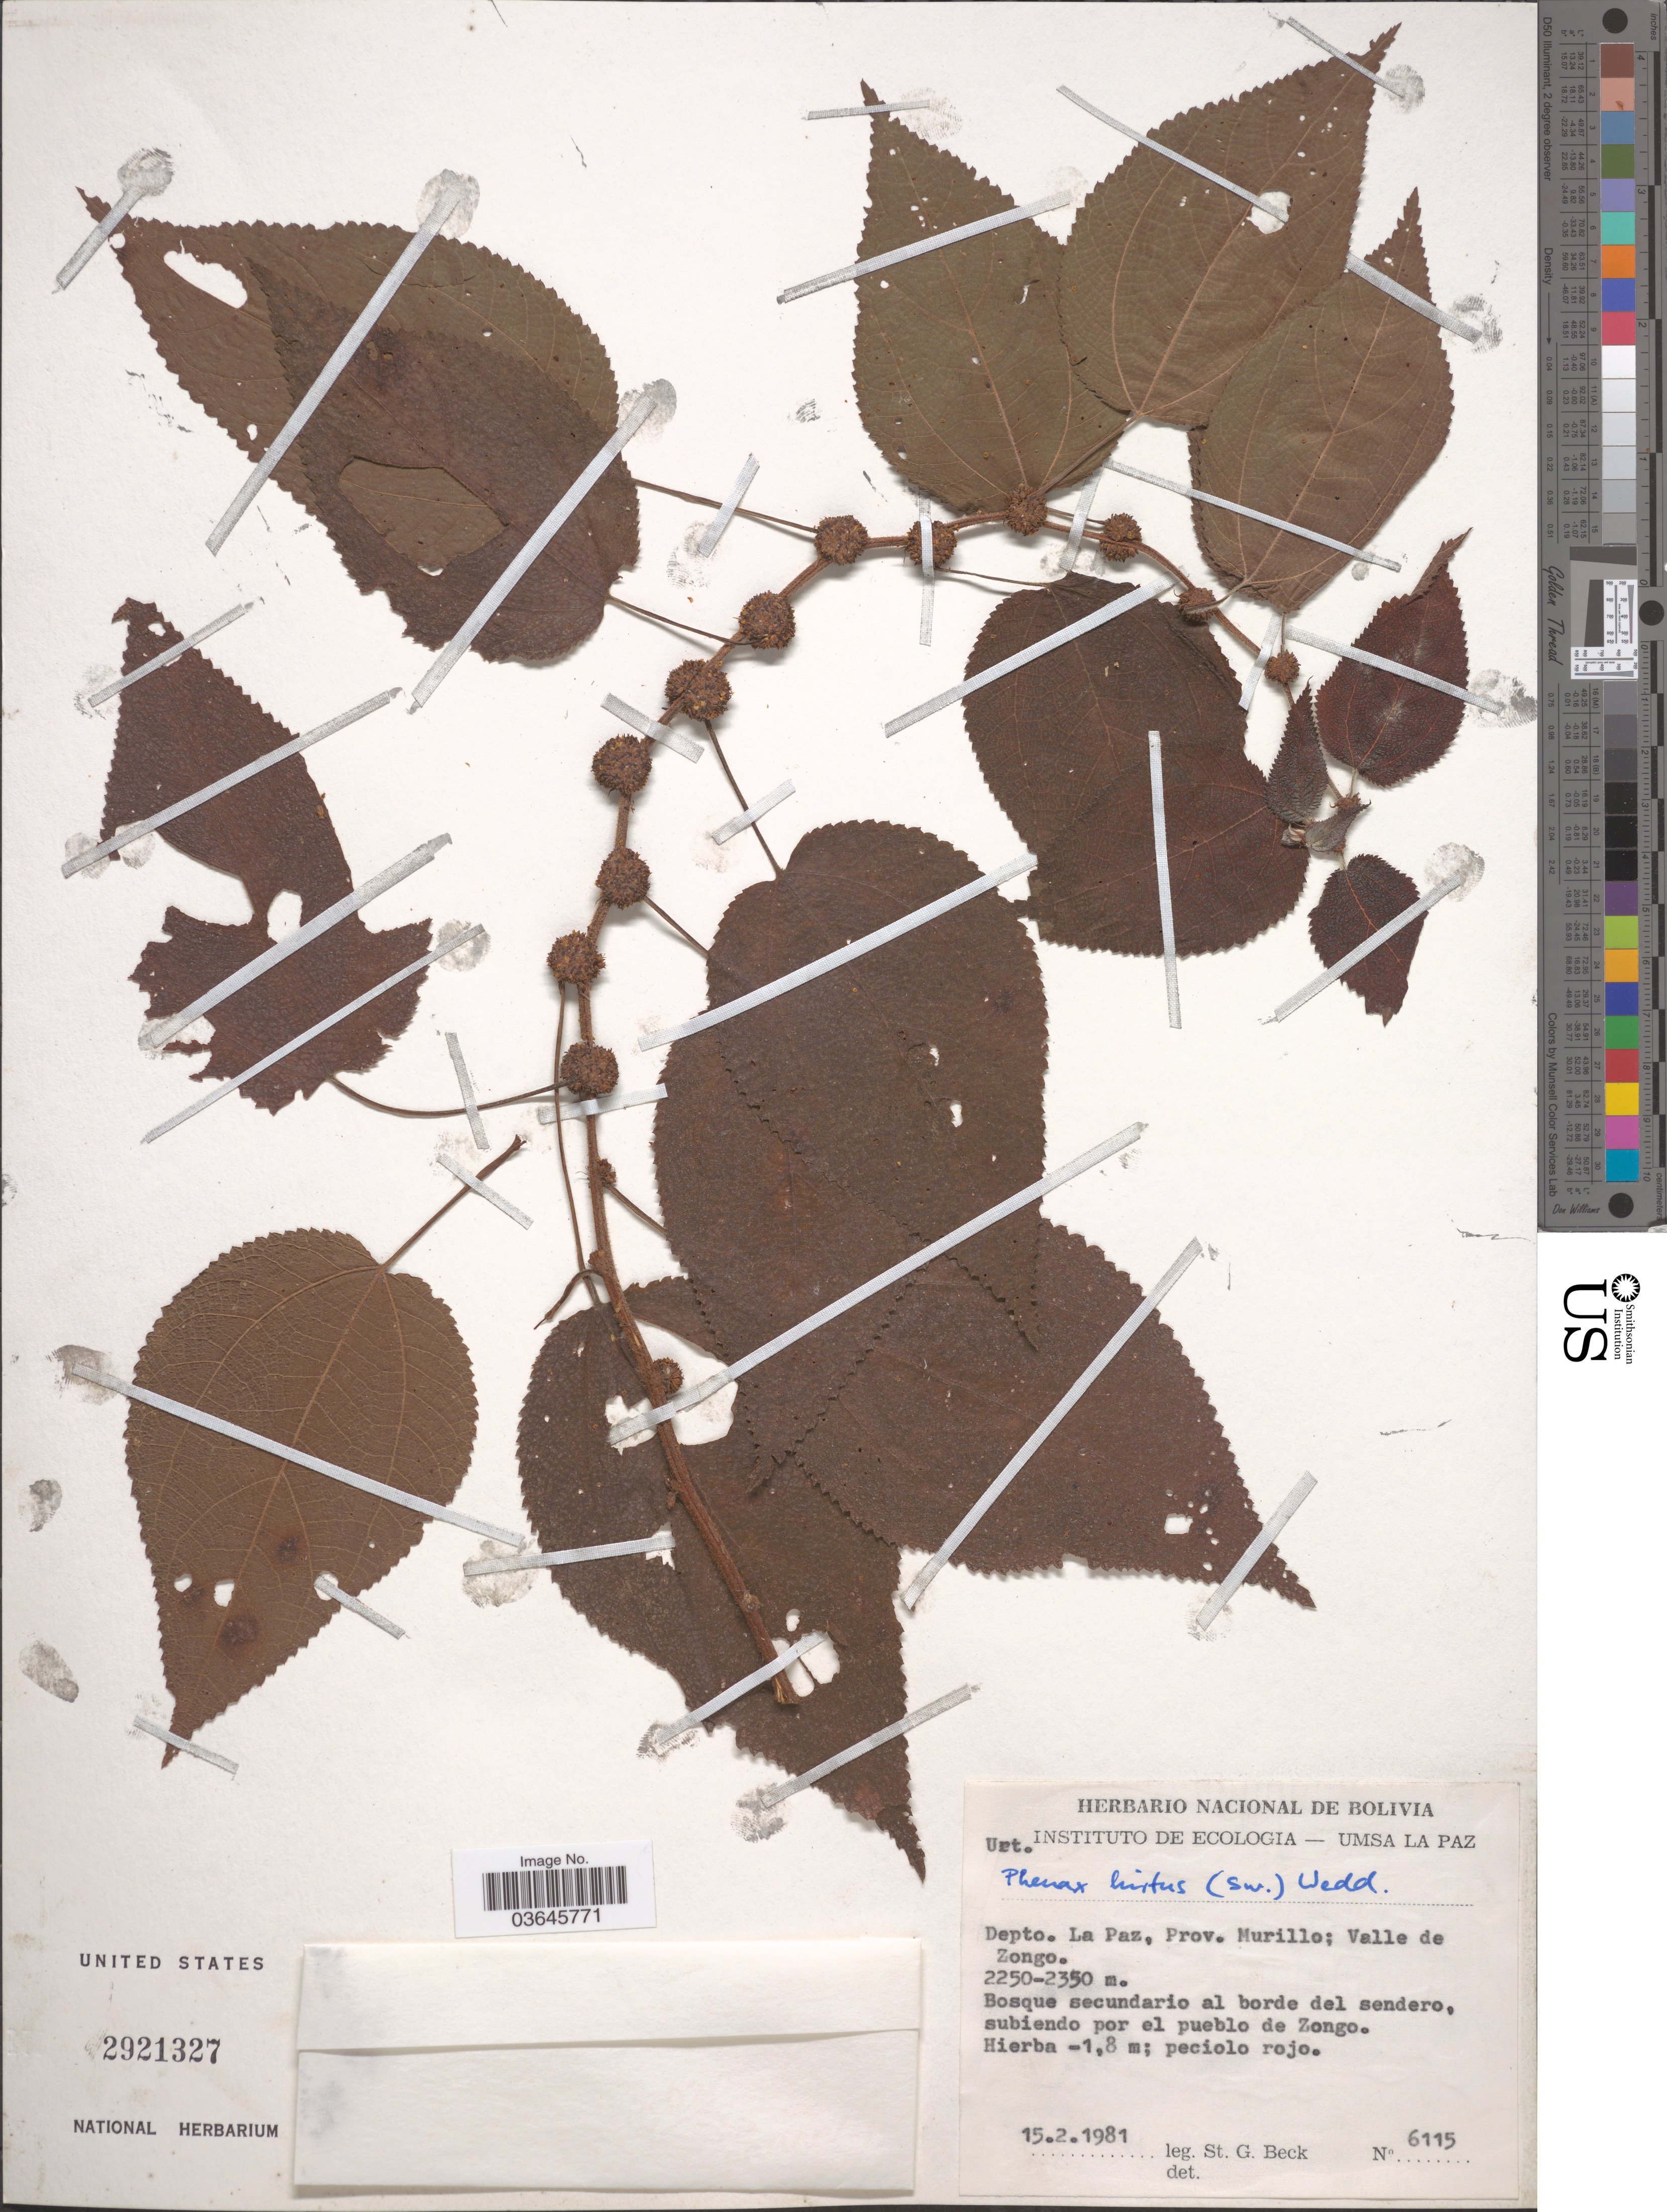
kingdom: Plantae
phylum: Tracheophyta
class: Magnoliopsida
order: Rosales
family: Urticaceae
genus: Phenax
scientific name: Phenax hirtus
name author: (Sw.) Wedd.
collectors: S. G. Beck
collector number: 6115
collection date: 1981-02-15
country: Bolivia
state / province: La Paz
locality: Depto. La Paz, Prov. Murillo; Valley de Zongo. Subiendo por el pueblo de Zongo.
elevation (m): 2250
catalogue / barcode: US 2921327